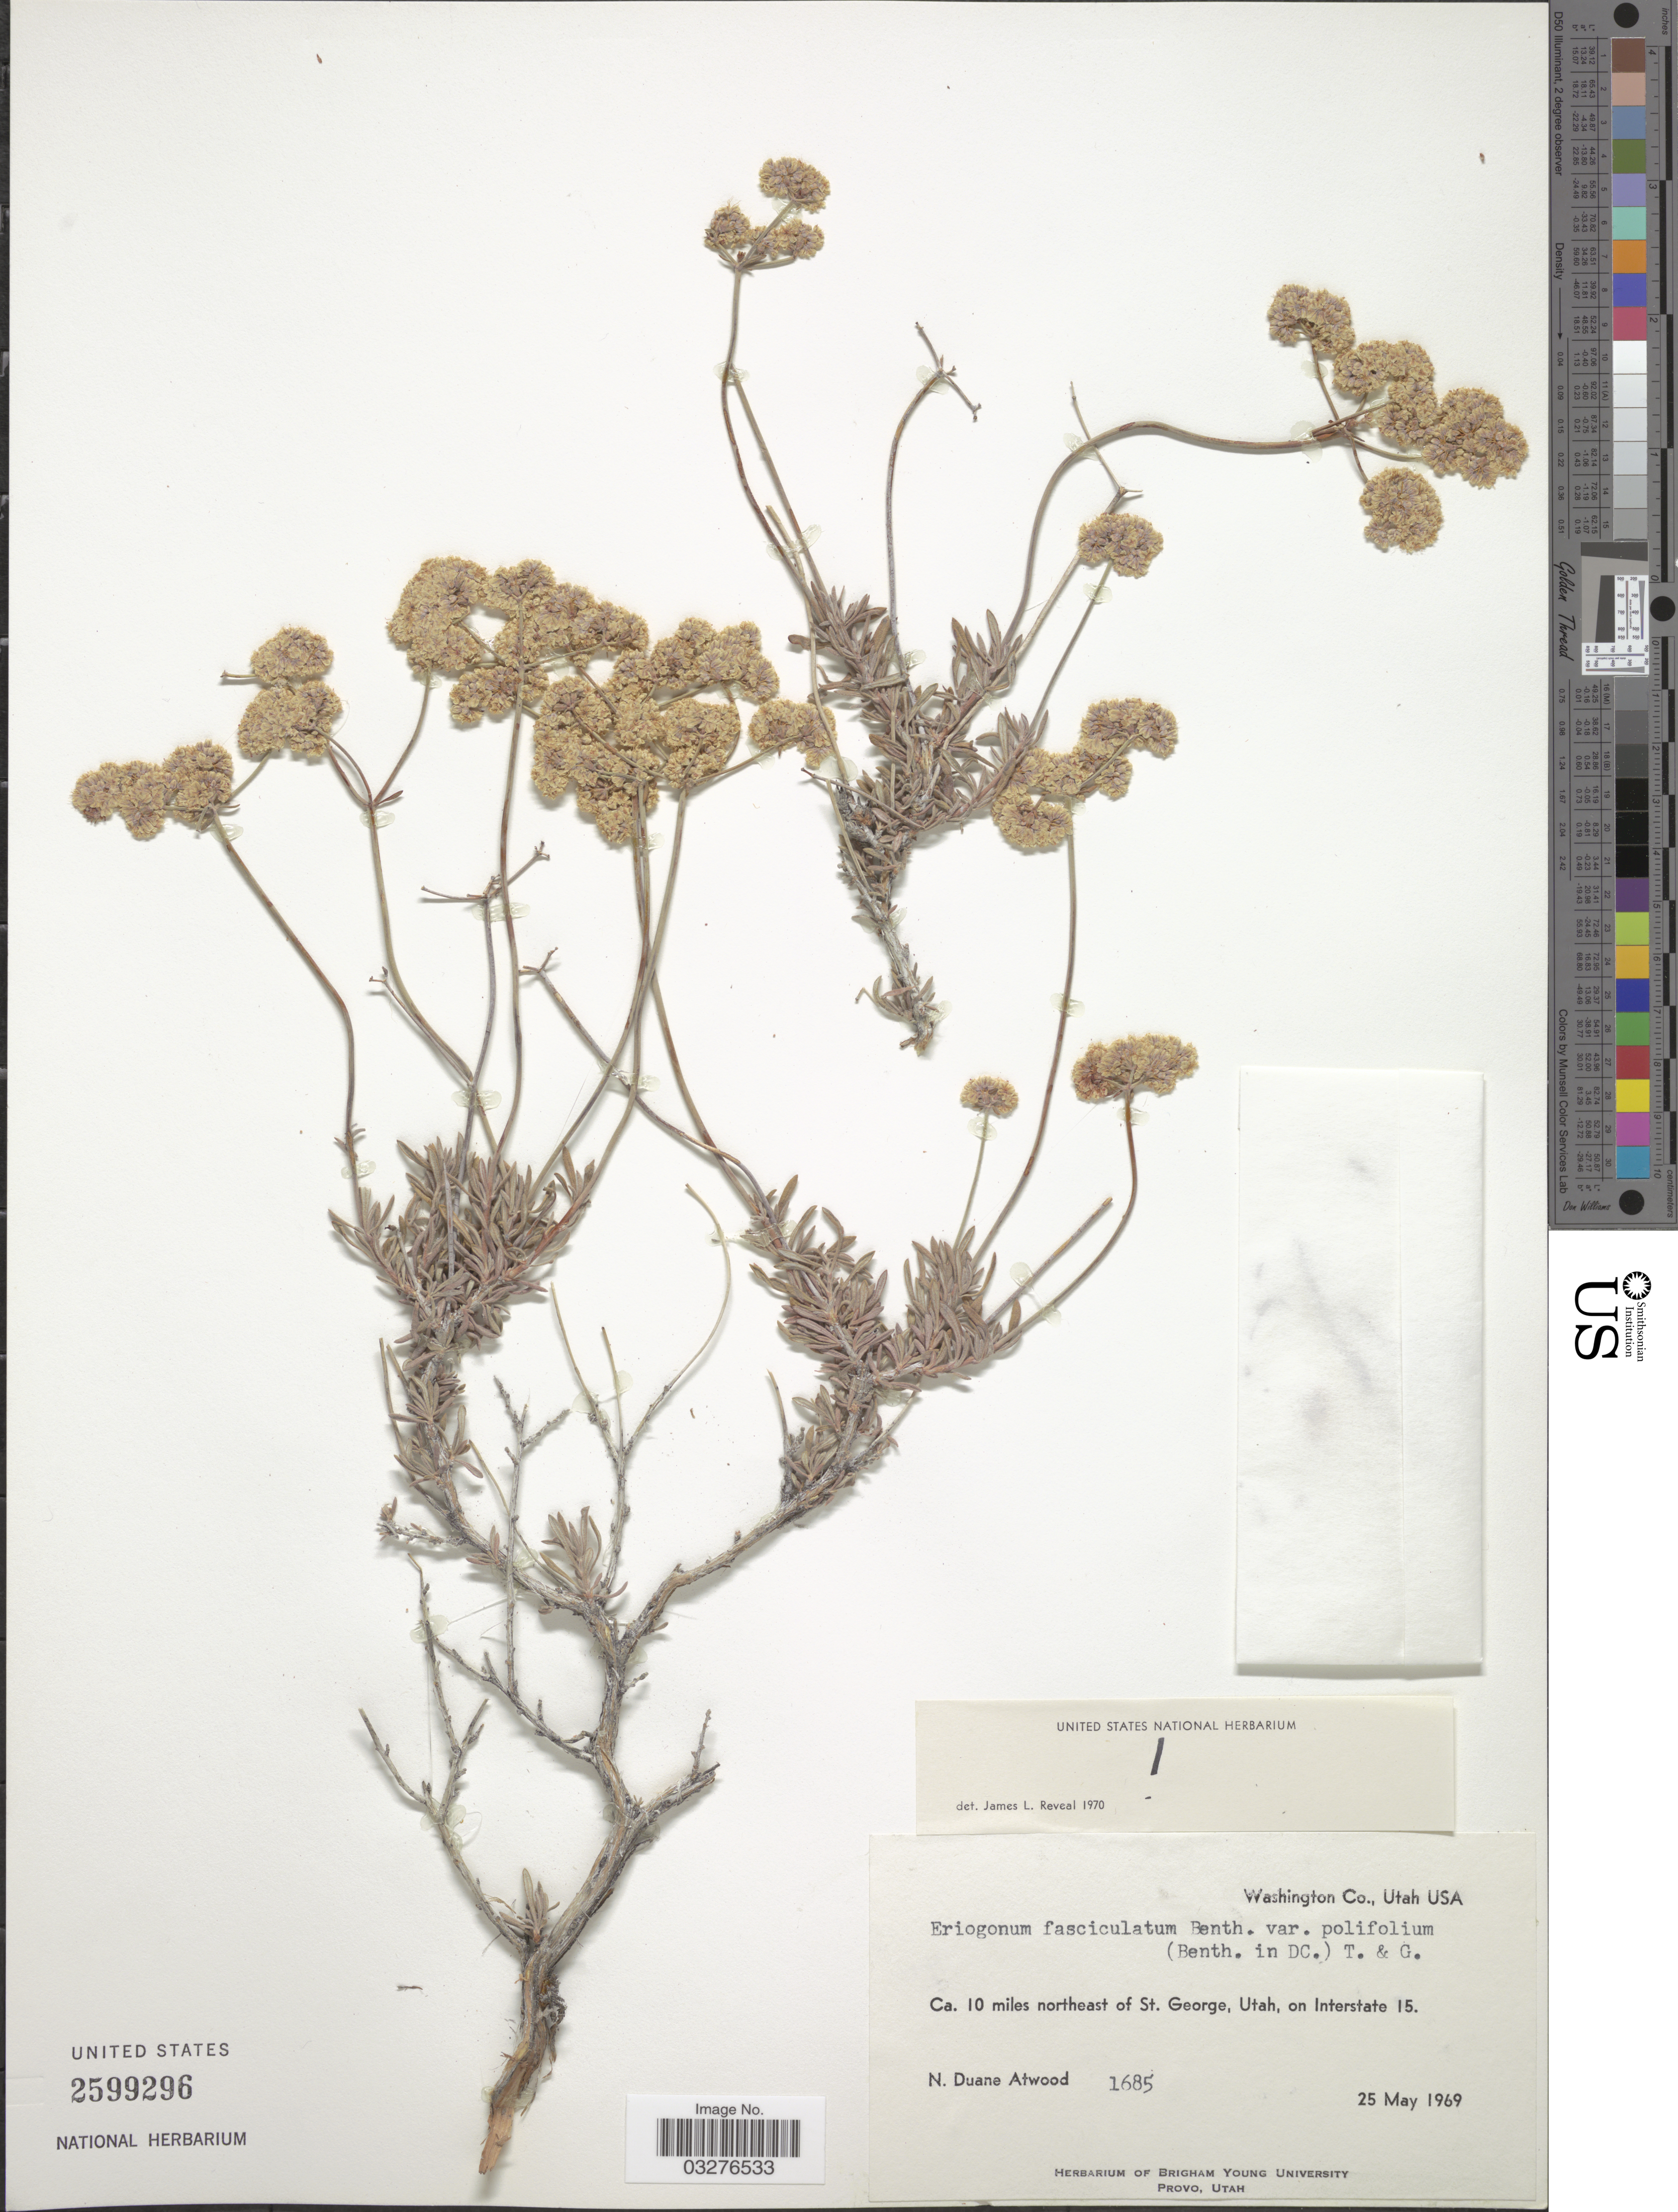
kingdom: Plantae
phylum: Tracheophyta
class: Magnoliopsida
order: Caryophyllales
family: Polygonaceae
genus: Eriogonum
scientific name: Eriogonum fasciculatum var. polifolium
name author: (Benth.) Torr. & A. Gray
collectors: N. Atwood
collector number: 1685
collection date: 1969-05-25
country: United States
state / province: Utah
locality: Washington Co., Ca. 10 miles northeast of St. George, on Interstate 15.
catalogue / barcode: US 2599296